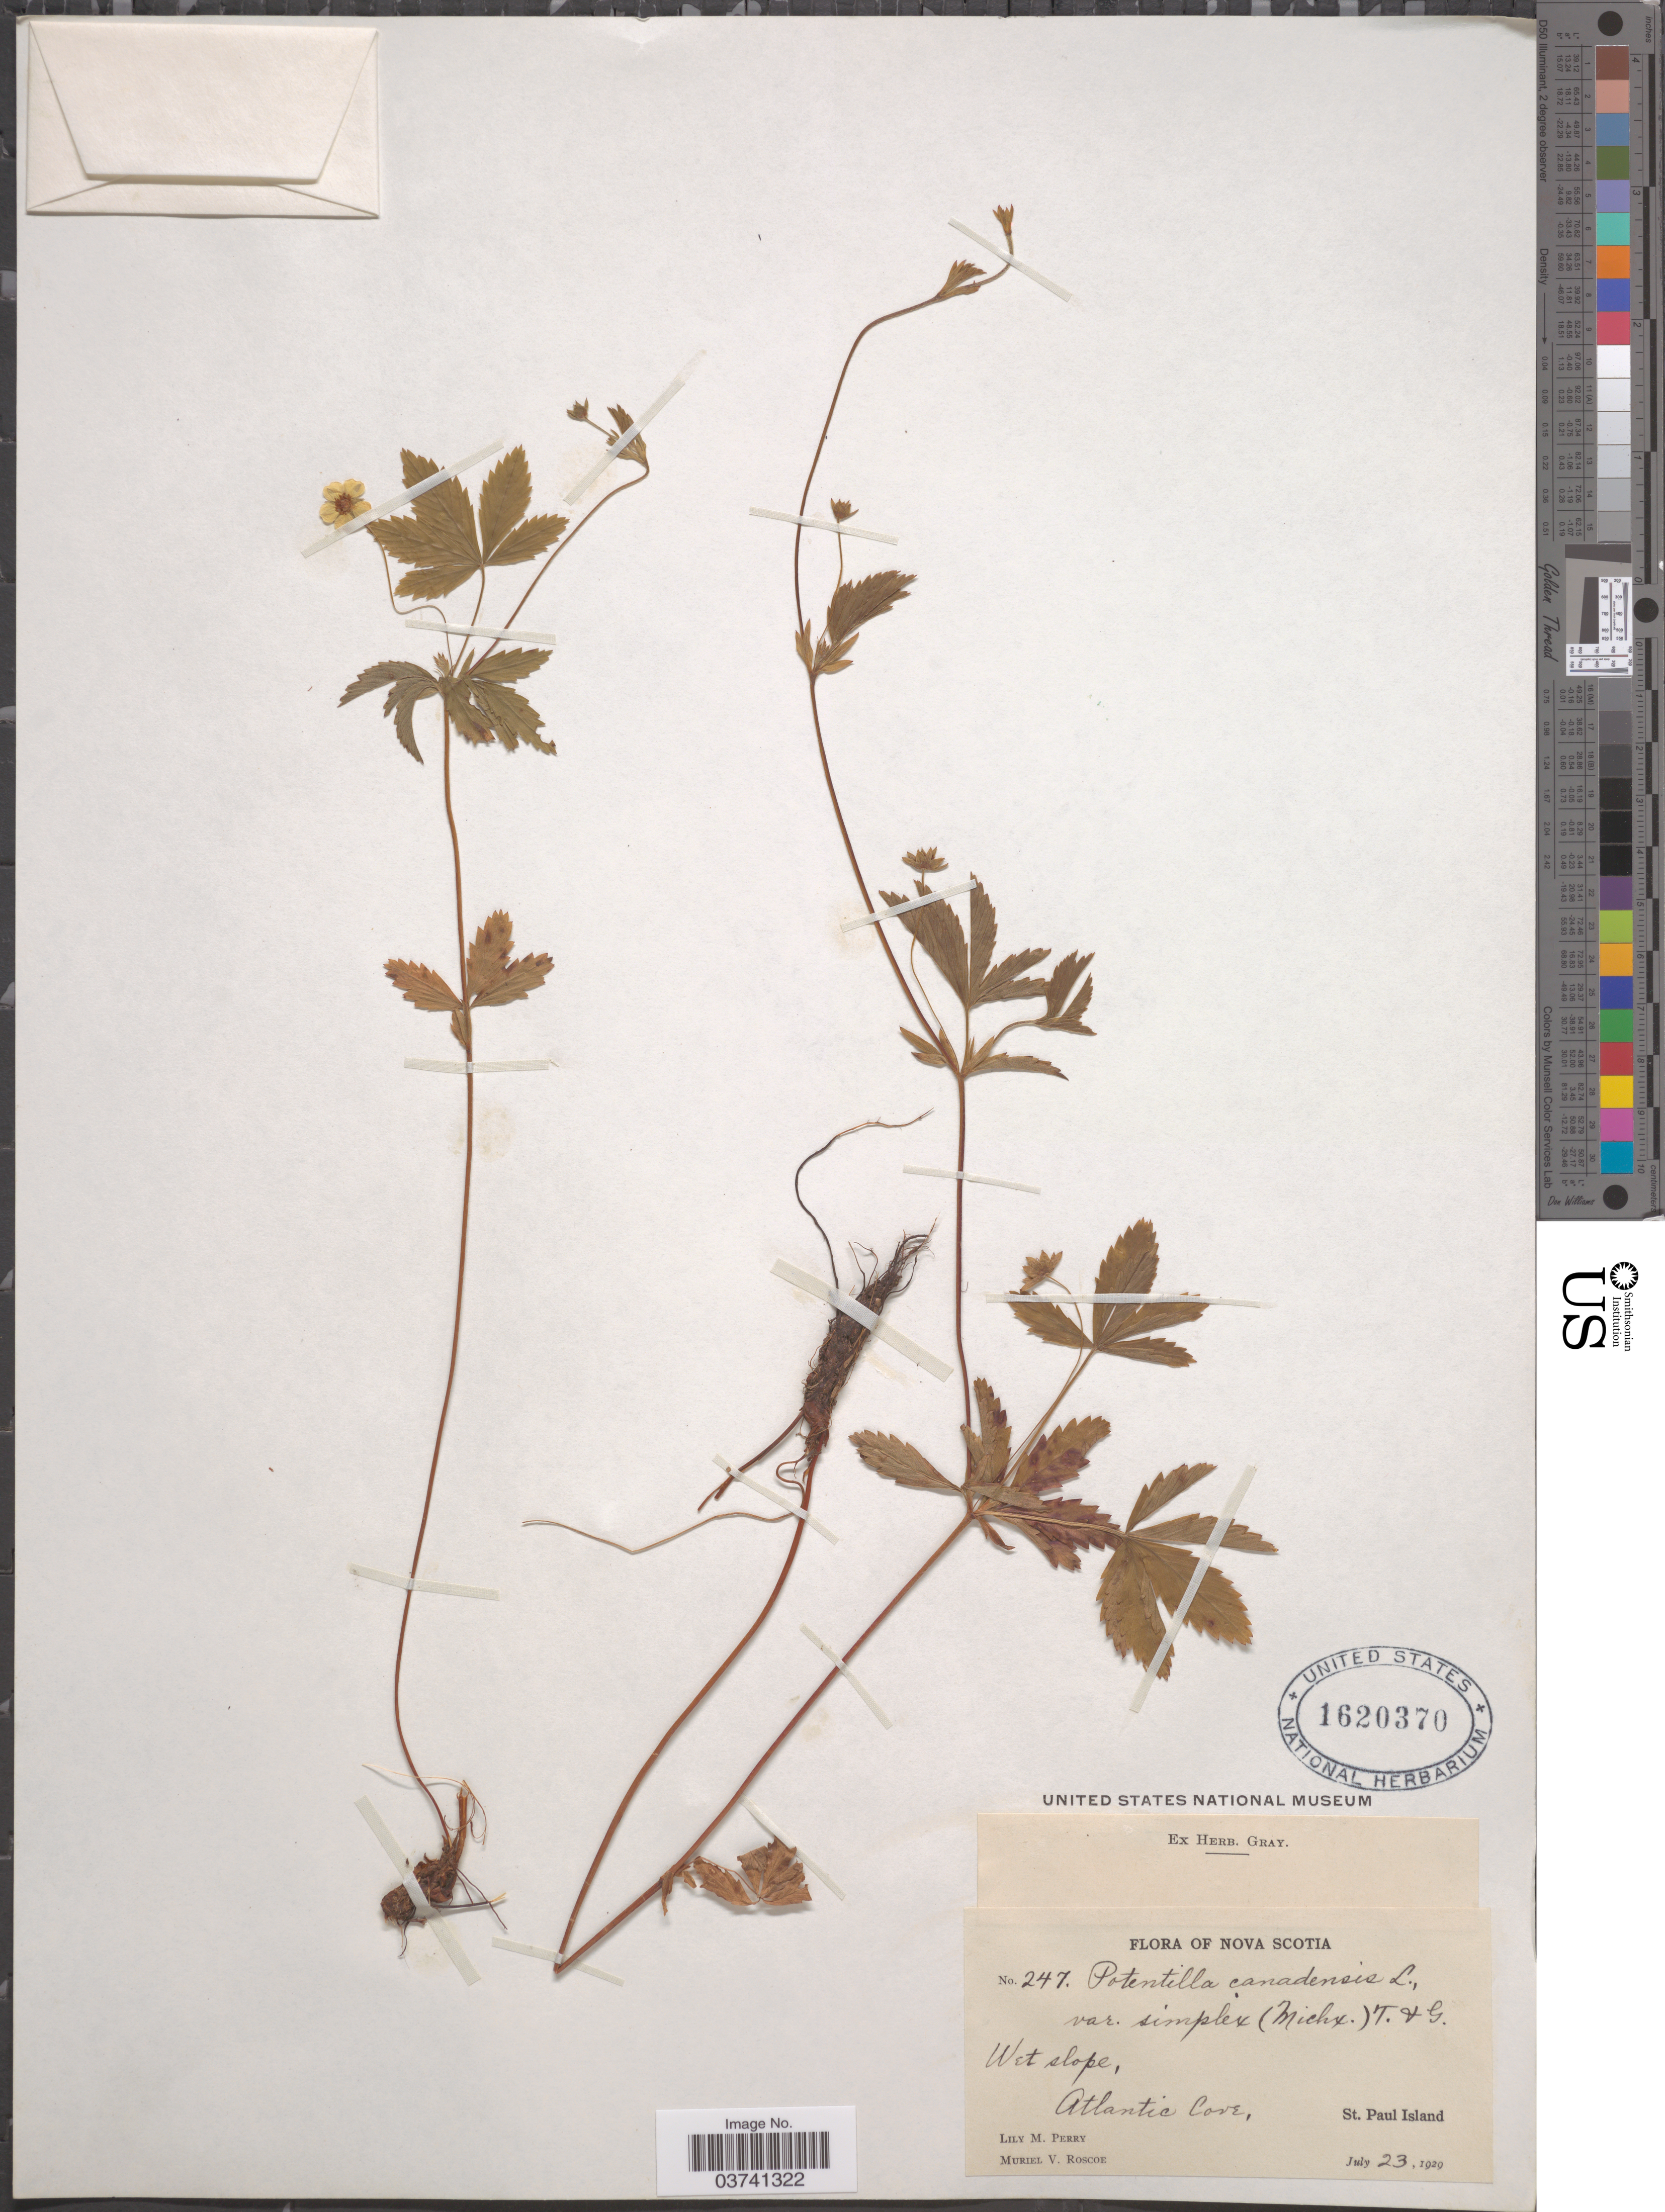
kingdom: Plantae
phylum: Tracheophyta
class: Magnoliopsida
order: Rosales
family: Rosaceae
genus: Potentilla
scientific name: Potentilla simplex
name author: Michx.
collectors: L. M. Perry & M. Roscoe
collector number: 247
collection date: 1929-07-23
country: Canada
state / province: Nova Scotia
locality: Atlantic Cove. St. Paul Island.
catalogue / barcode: US 1620370